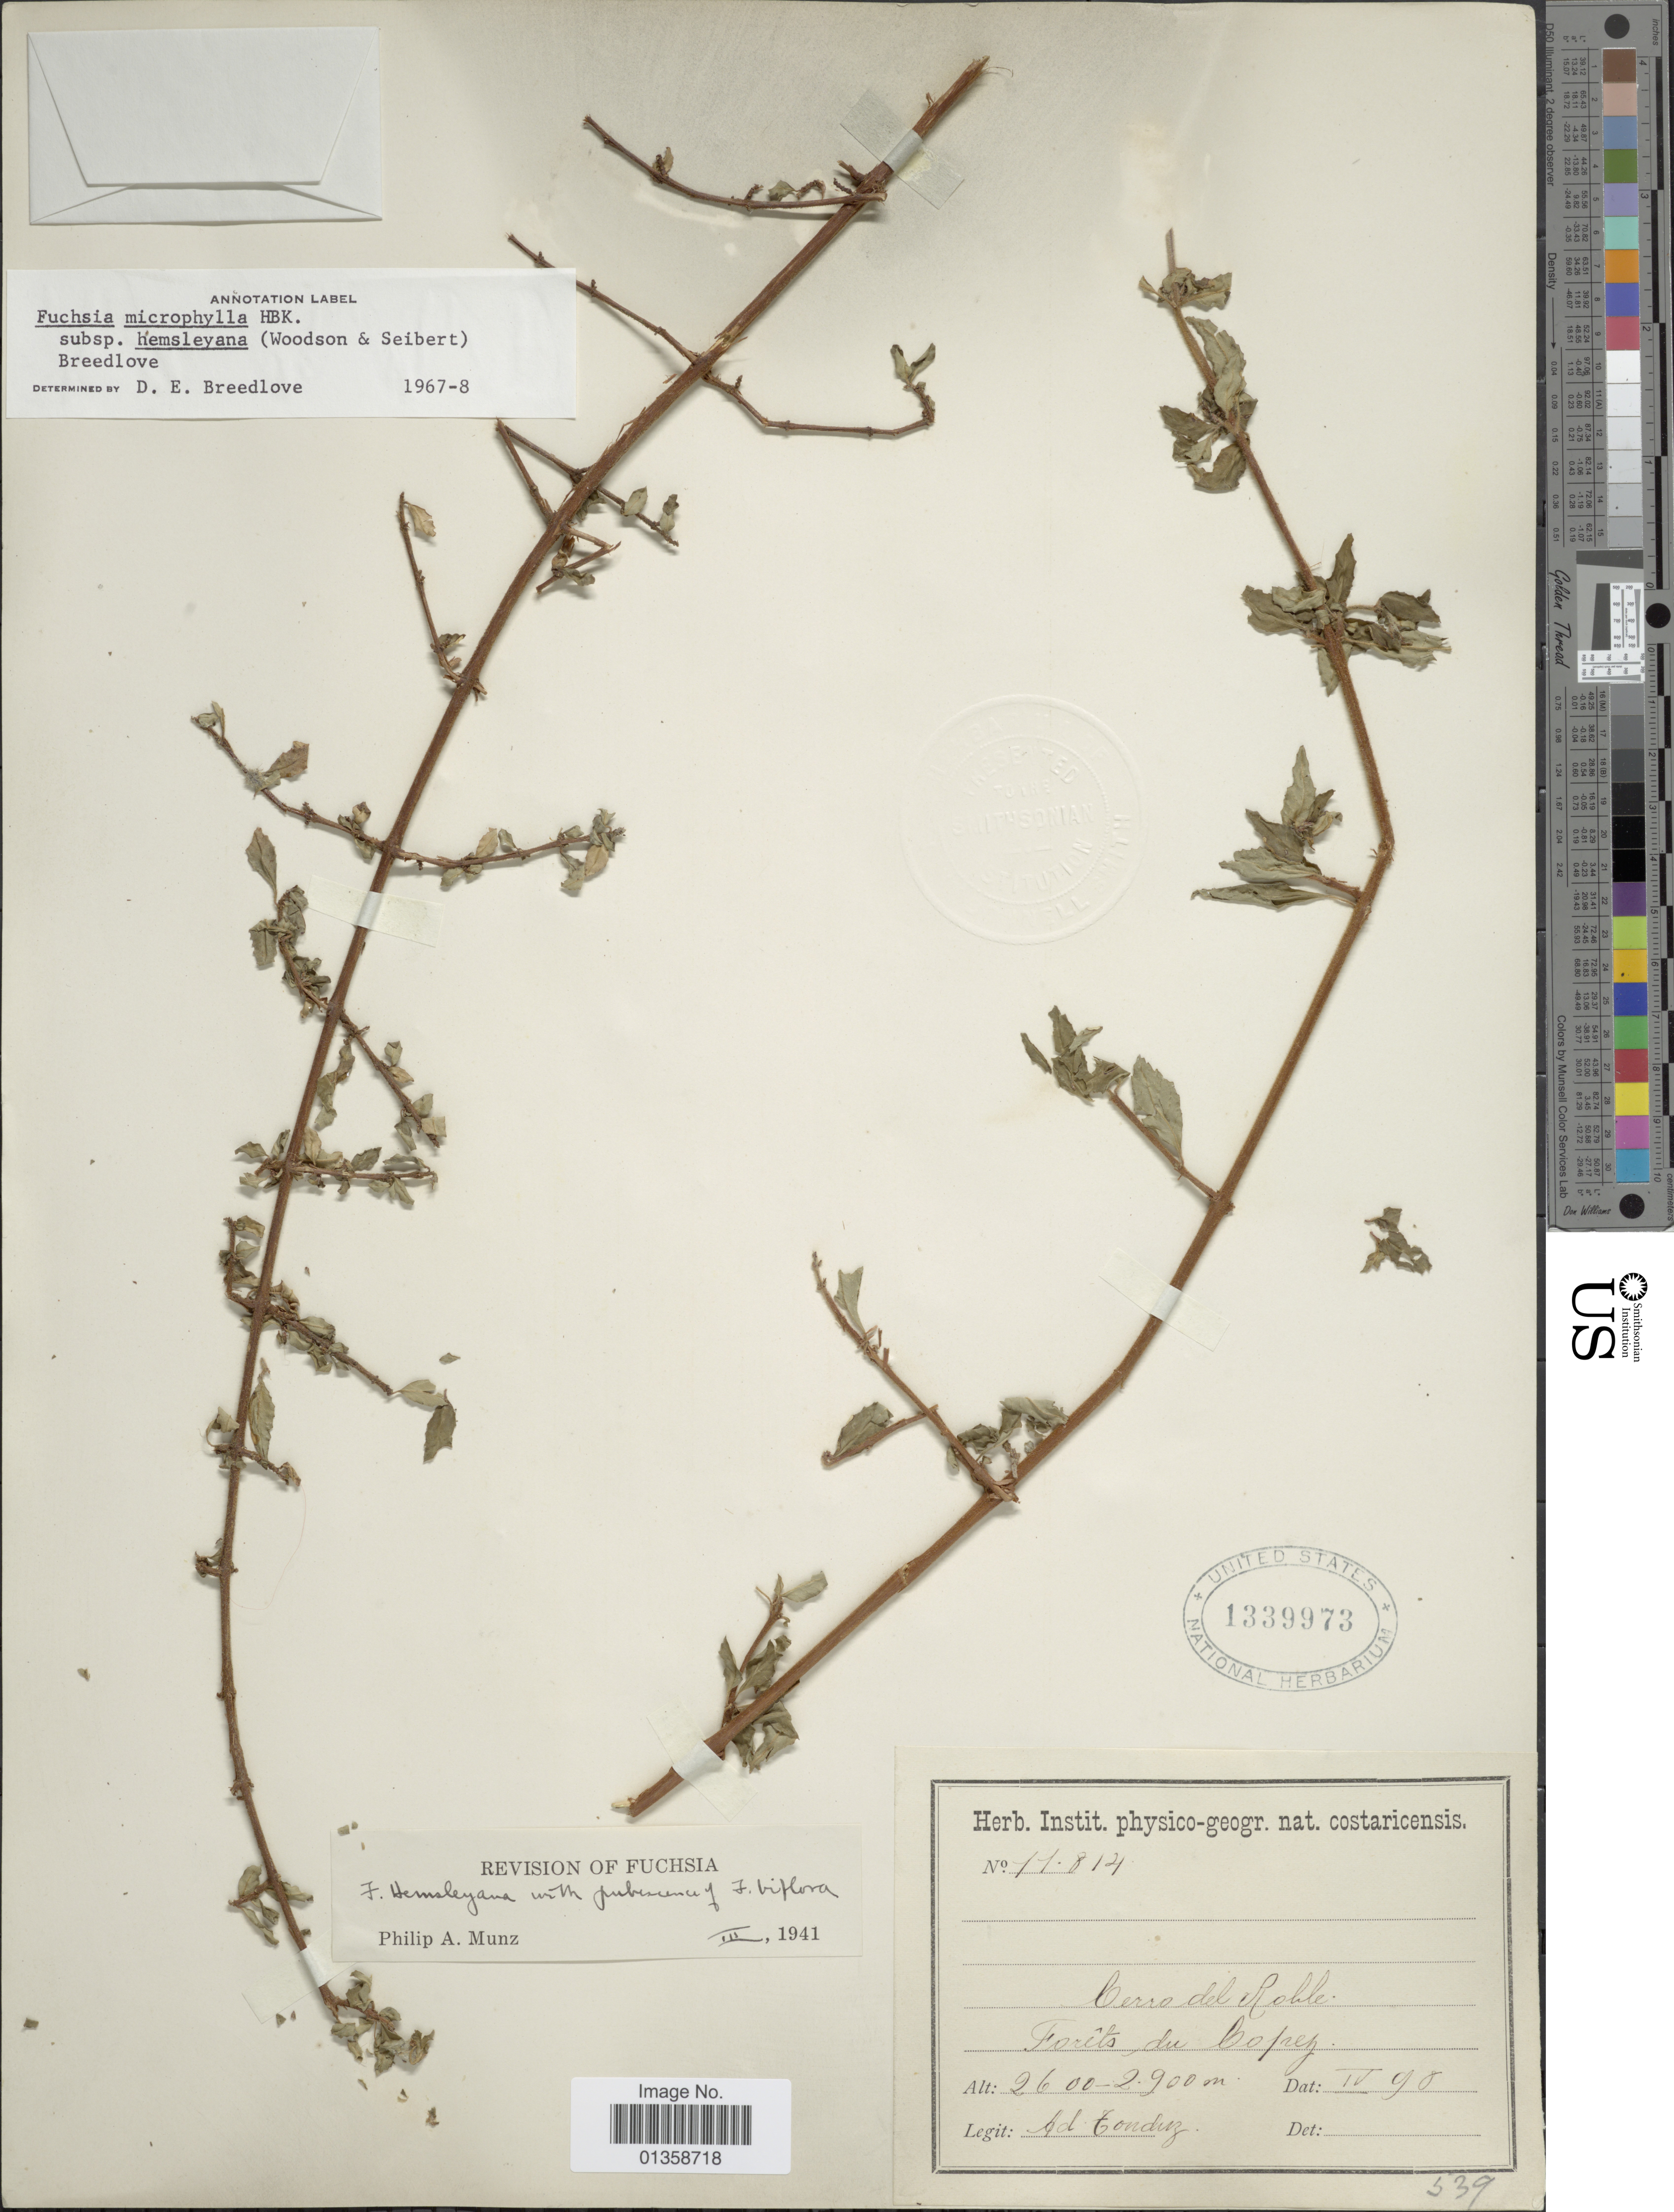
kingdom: Plantae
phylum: Tracheophyta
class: Magnoliopsida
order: Myrtales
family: Onagraceae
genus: Fuchsia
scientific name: Fuchsia microphylla subsp. hemsleyana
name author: (Woodson & Seibert) Breedlove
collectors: A. Tonduz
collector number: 11814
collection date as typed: Transcribed d/m/y: /4/90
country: Costa Rica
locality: Cerro del Rohle, Forêts du Copey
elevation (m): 2600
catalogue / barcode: US 1339973